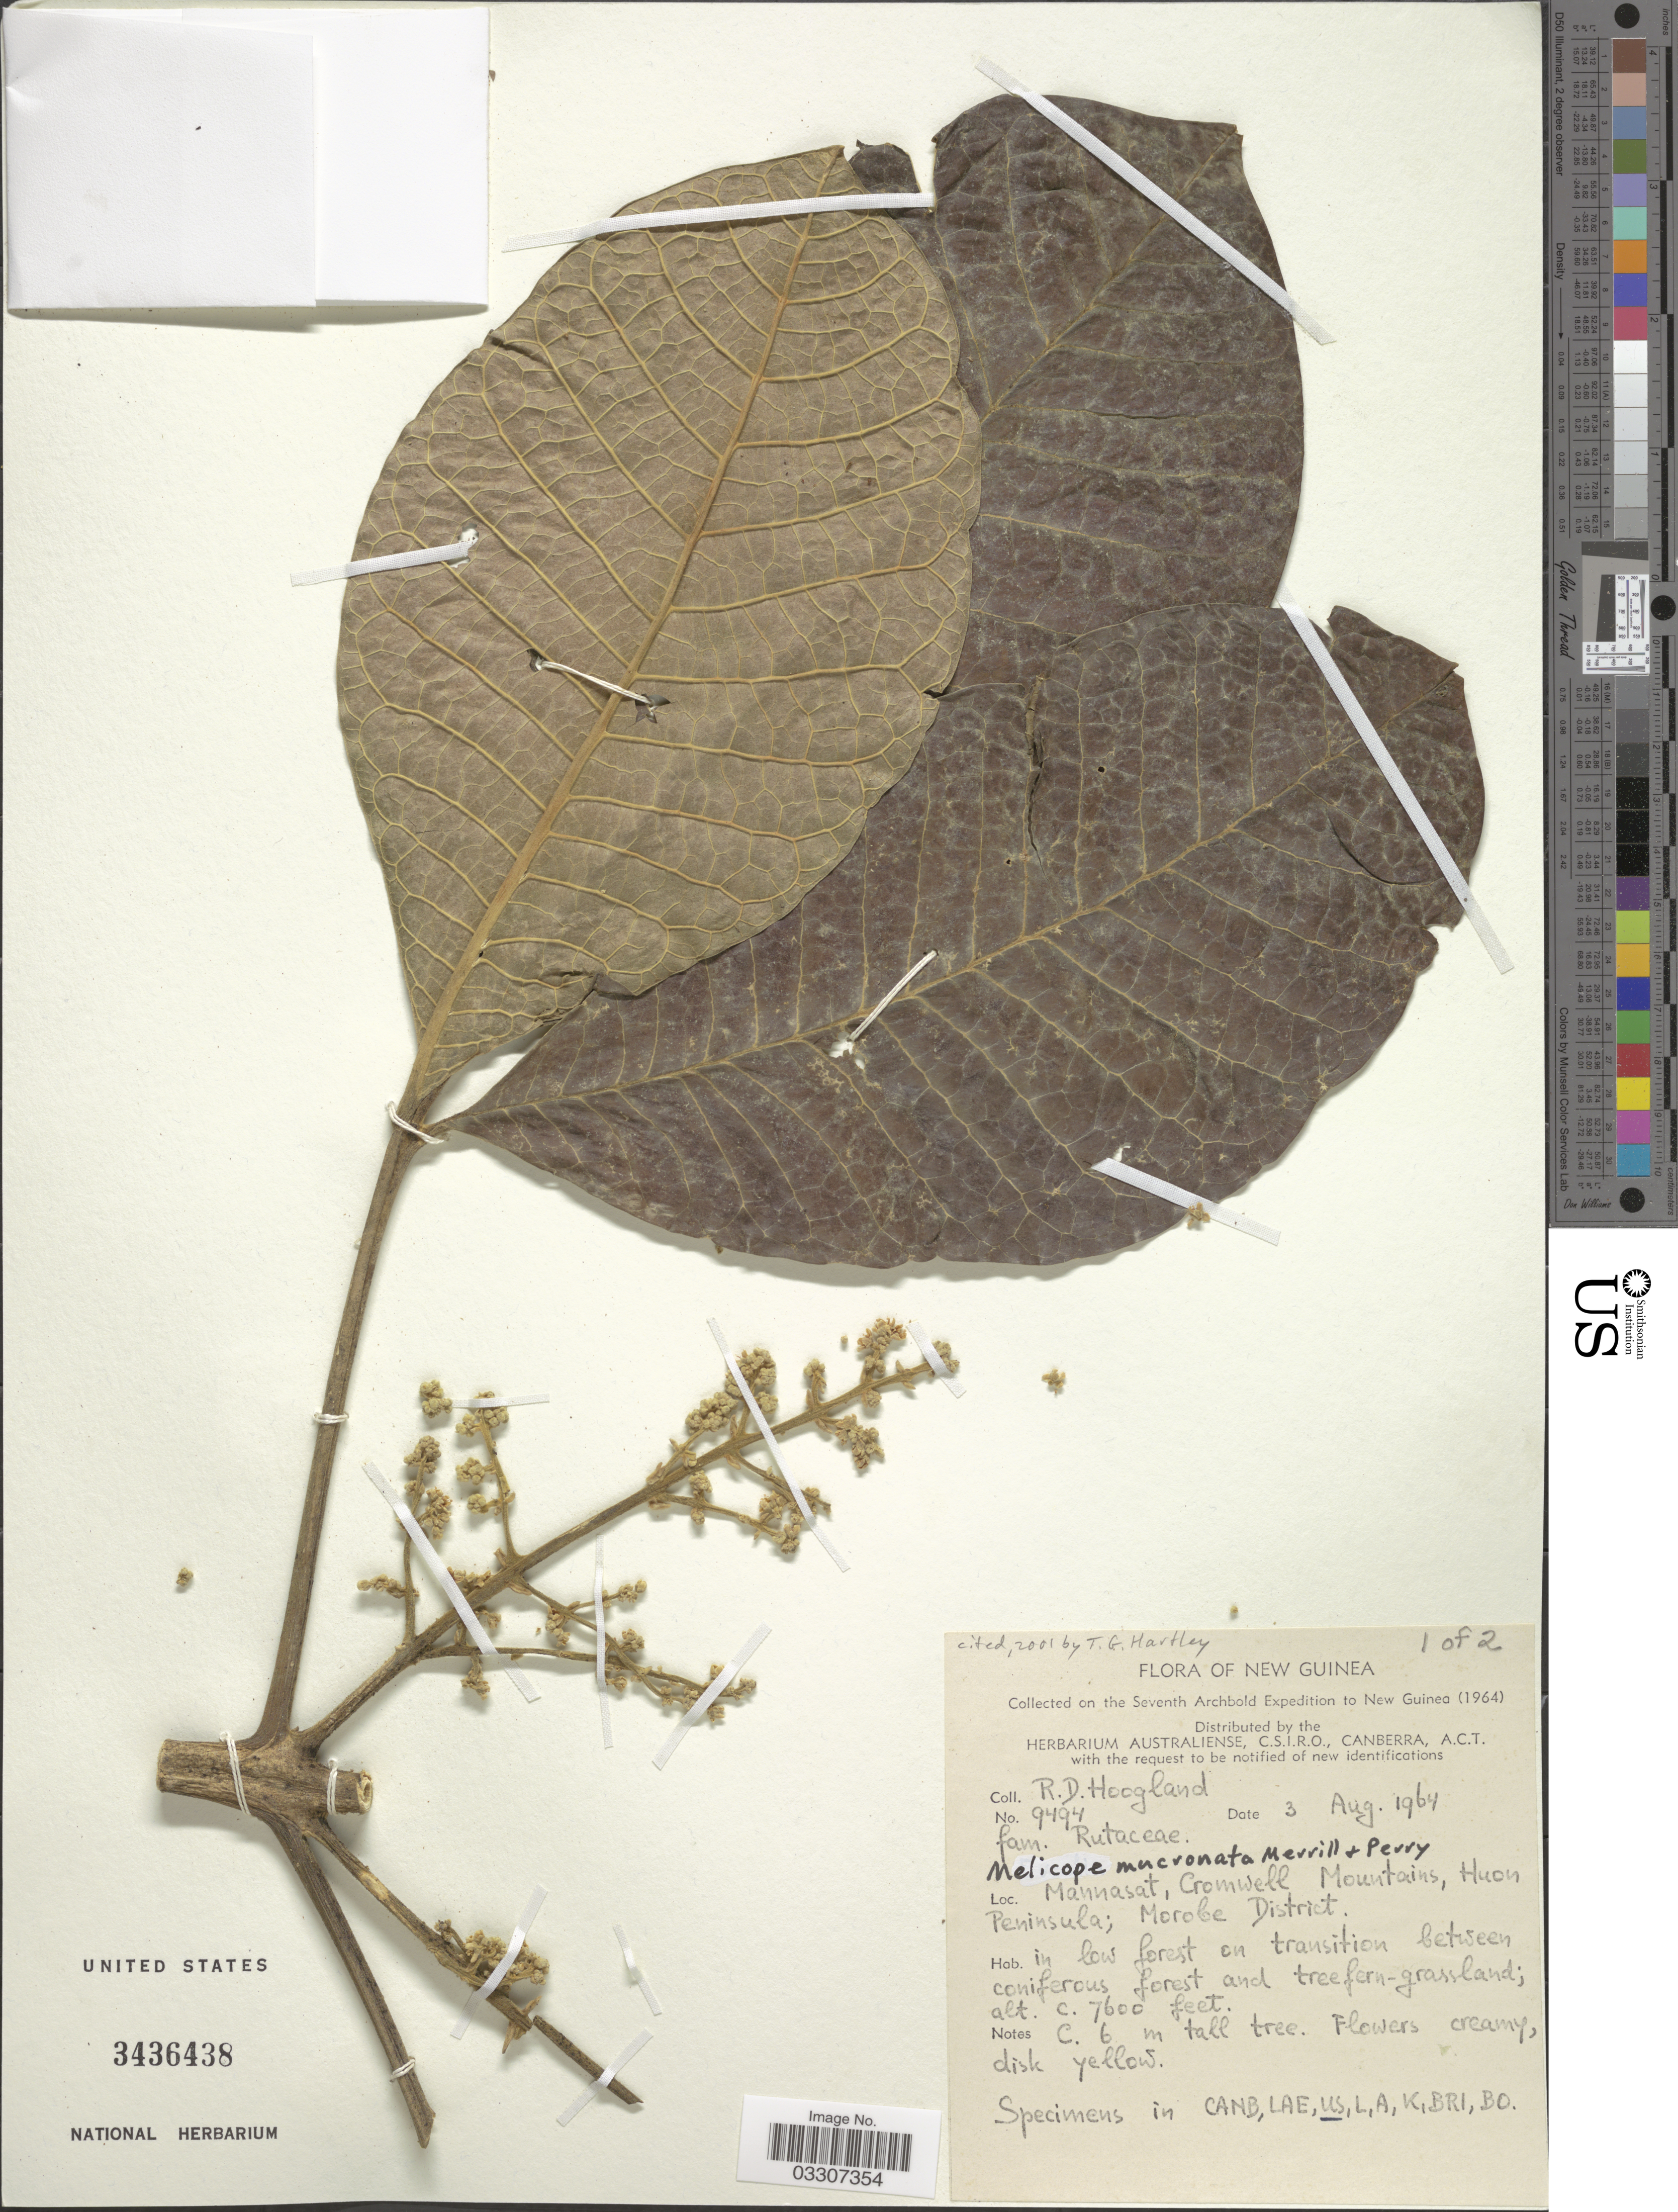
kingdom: Plantae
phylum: Tracheophyta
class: Magnoliopsida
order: Sapindales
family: Rutaceae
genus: Melicope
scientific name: Melicope mucronata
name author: Merr. & L.M. Perry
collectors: R. D. Hoogland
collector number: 9494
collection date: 1964-08-03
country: Papua New Guinea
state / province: Morobe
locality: New Guinea. Mannasat, Cromwell Mountains, Huon Peninsula; Morobe District.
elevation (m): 2316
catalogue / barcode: US 3436438